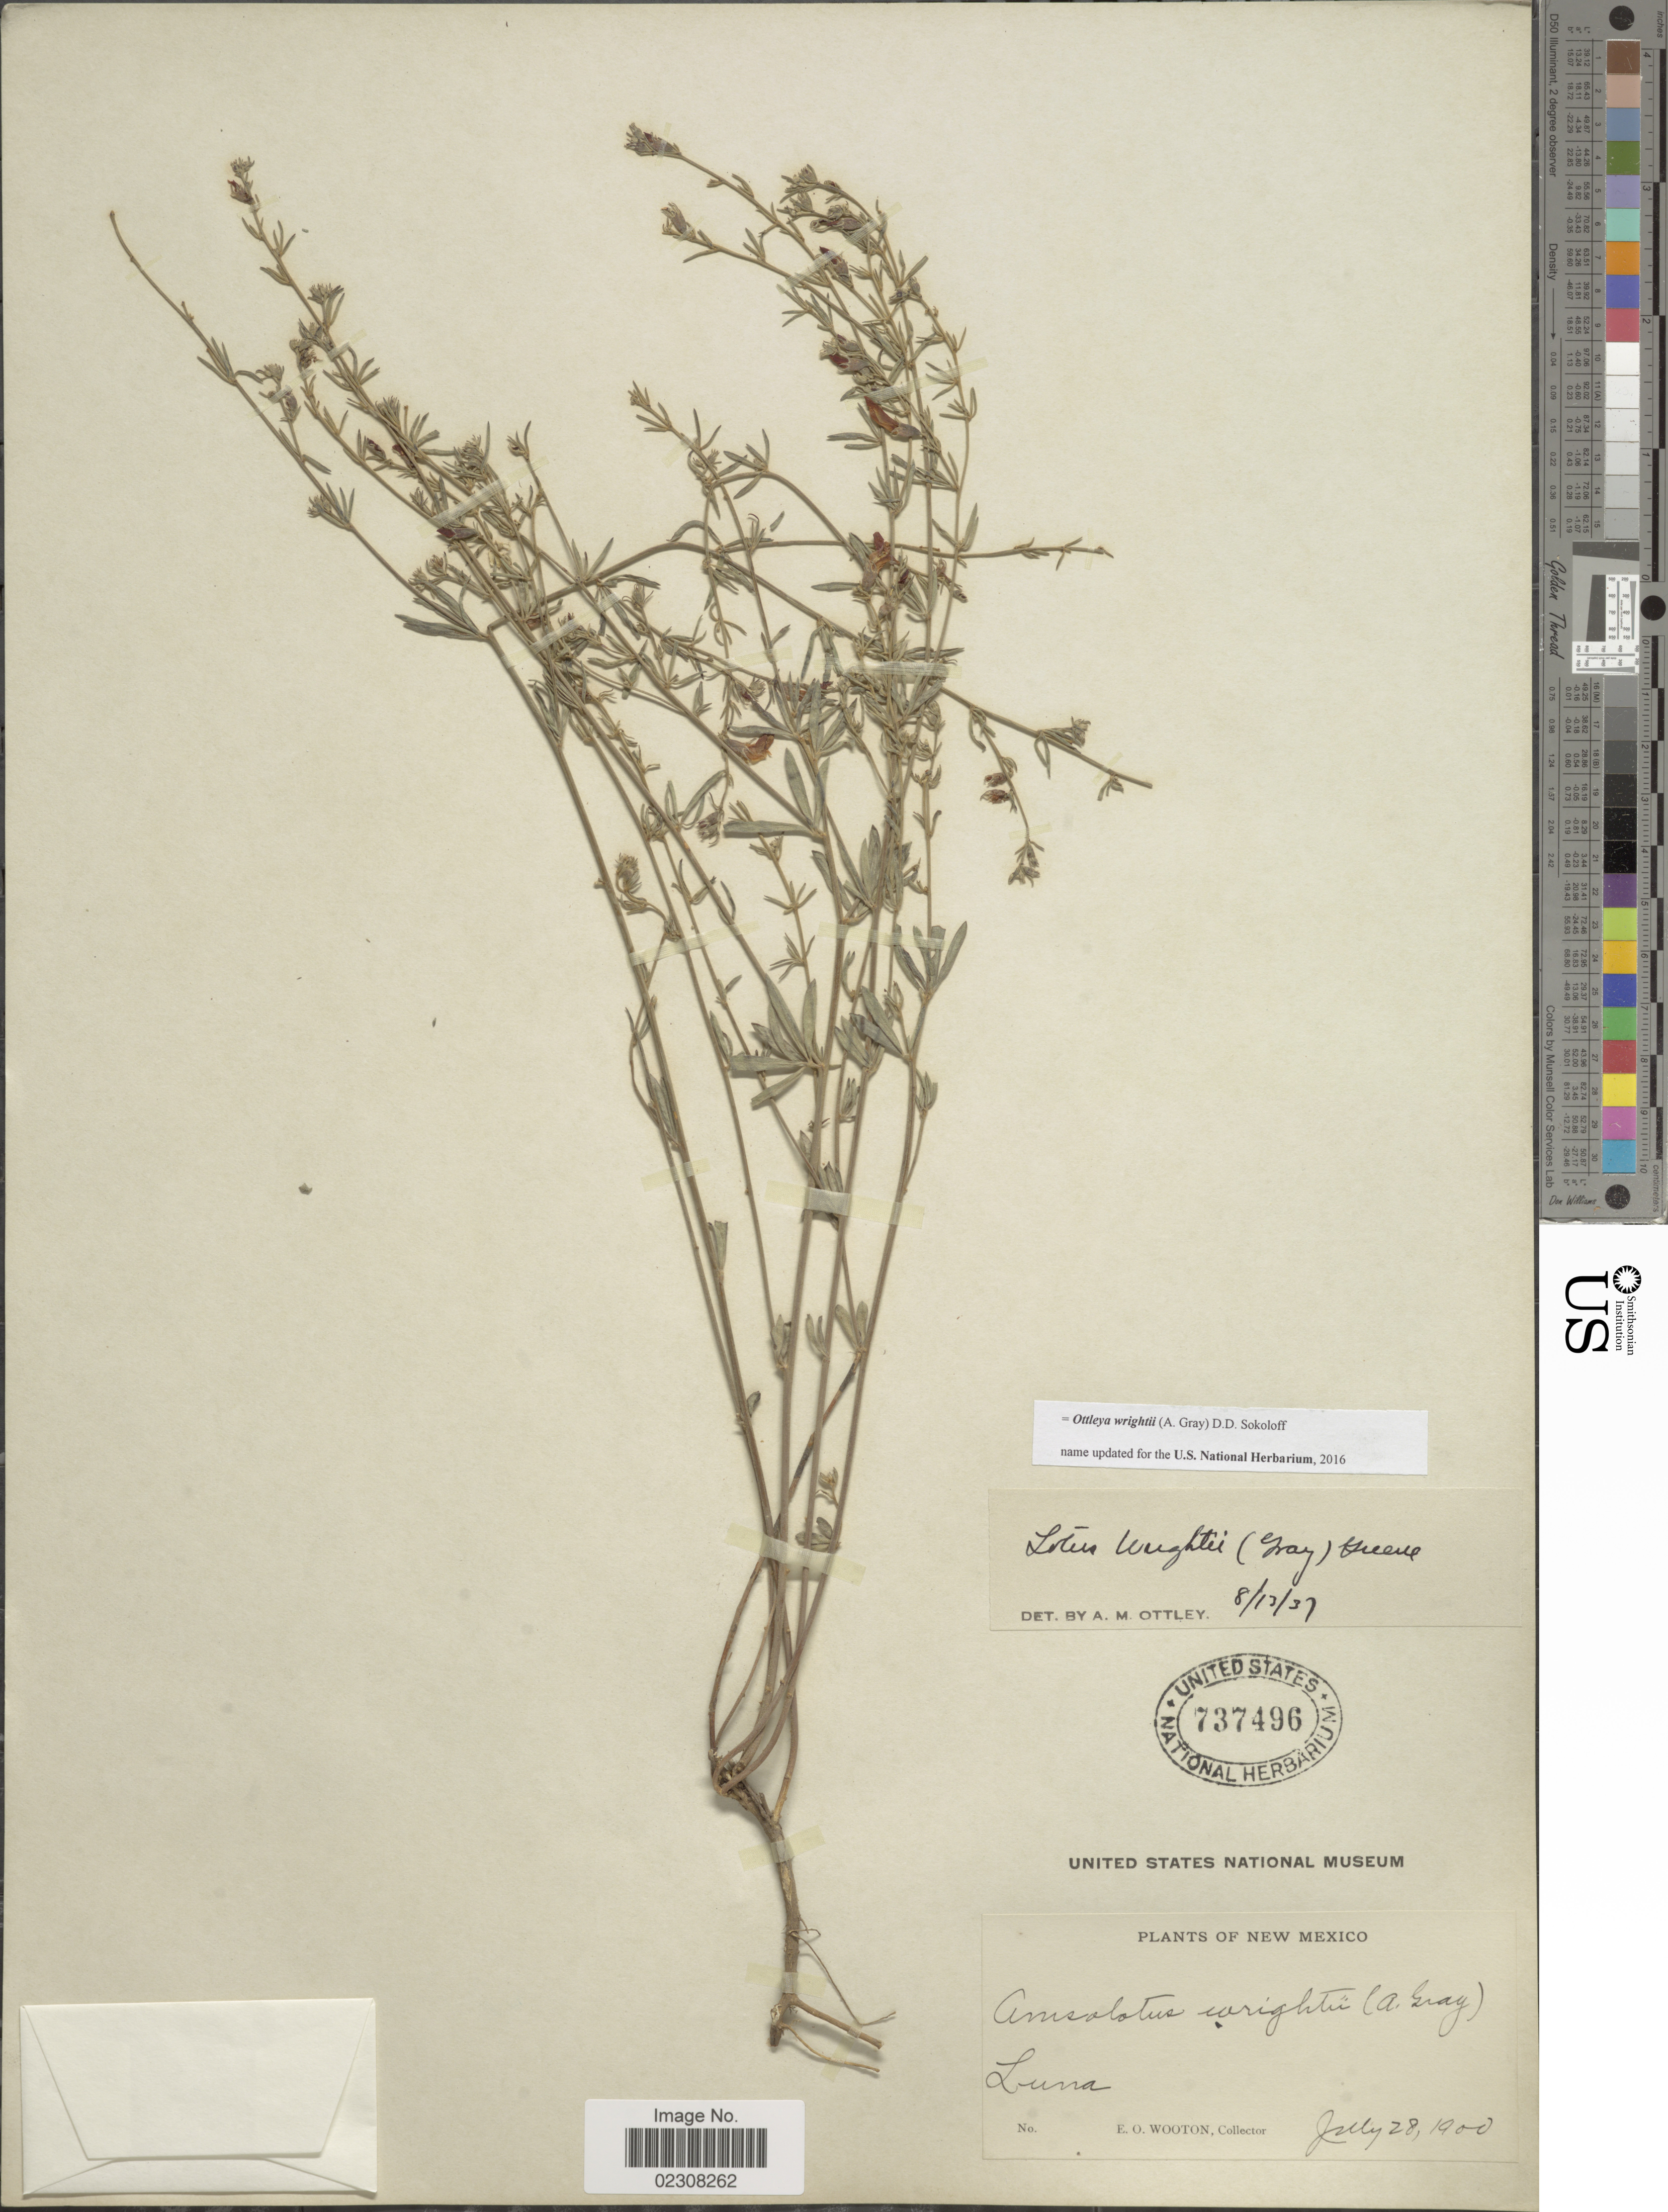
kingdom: Plantae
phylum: Tracheophyta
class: Magnoliopsida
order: Fabales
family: Fabaceae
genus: Ottleya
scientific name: Ottleya wrightii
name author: (A. Gray) D.D. Sokoloff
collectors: E. O. Wooton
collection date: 1900-07-28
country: United States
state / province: New Mexico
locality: Luna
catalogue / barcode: US 737496